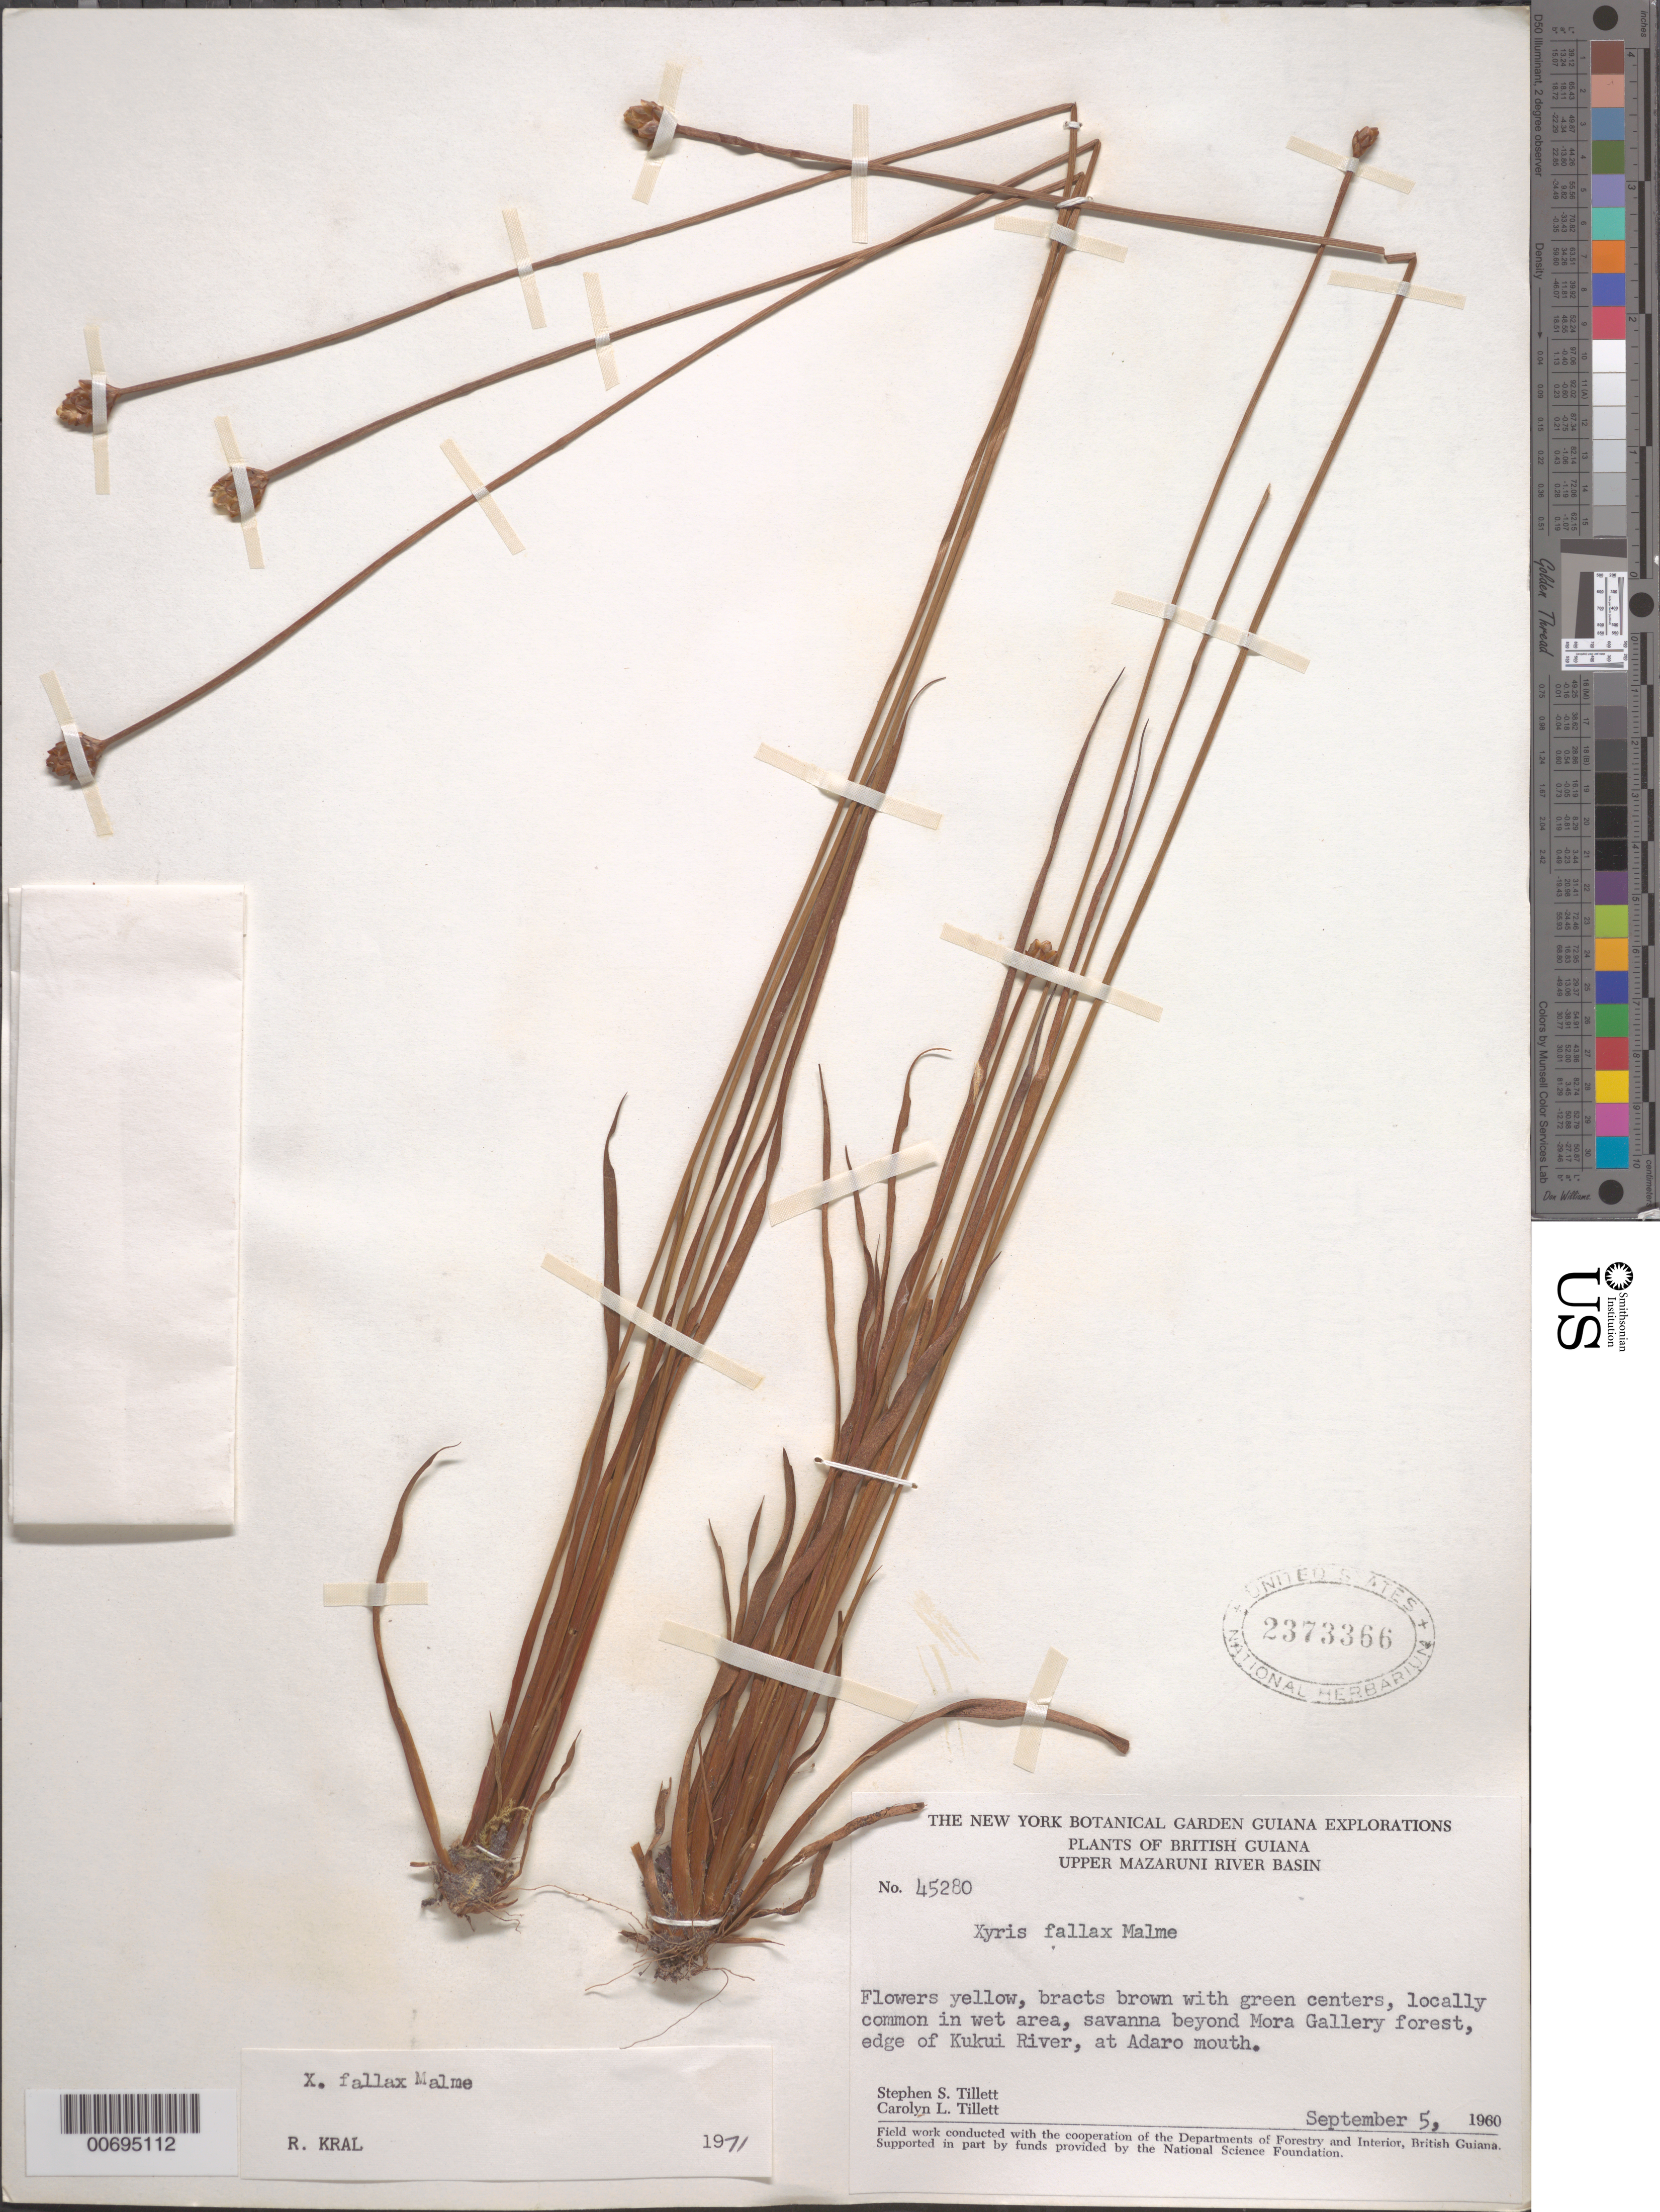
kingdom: Plantae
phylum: Tracheophyta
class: Liliopsida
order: Poales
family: Xyridaceae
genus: Xyris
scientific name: Xyris fallax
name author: Malme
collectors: S. S. Tillett & C. L. Tillett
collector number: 45280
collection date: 1960-09-05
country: Guyana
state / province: Cuyuni-Mazaruni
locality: British Guiana. Upper Mazaruni River Basin. Savanna beyond Mora Gallery forest, edge of Kukui River, at Adaro mouth.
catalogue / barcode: US 2373366